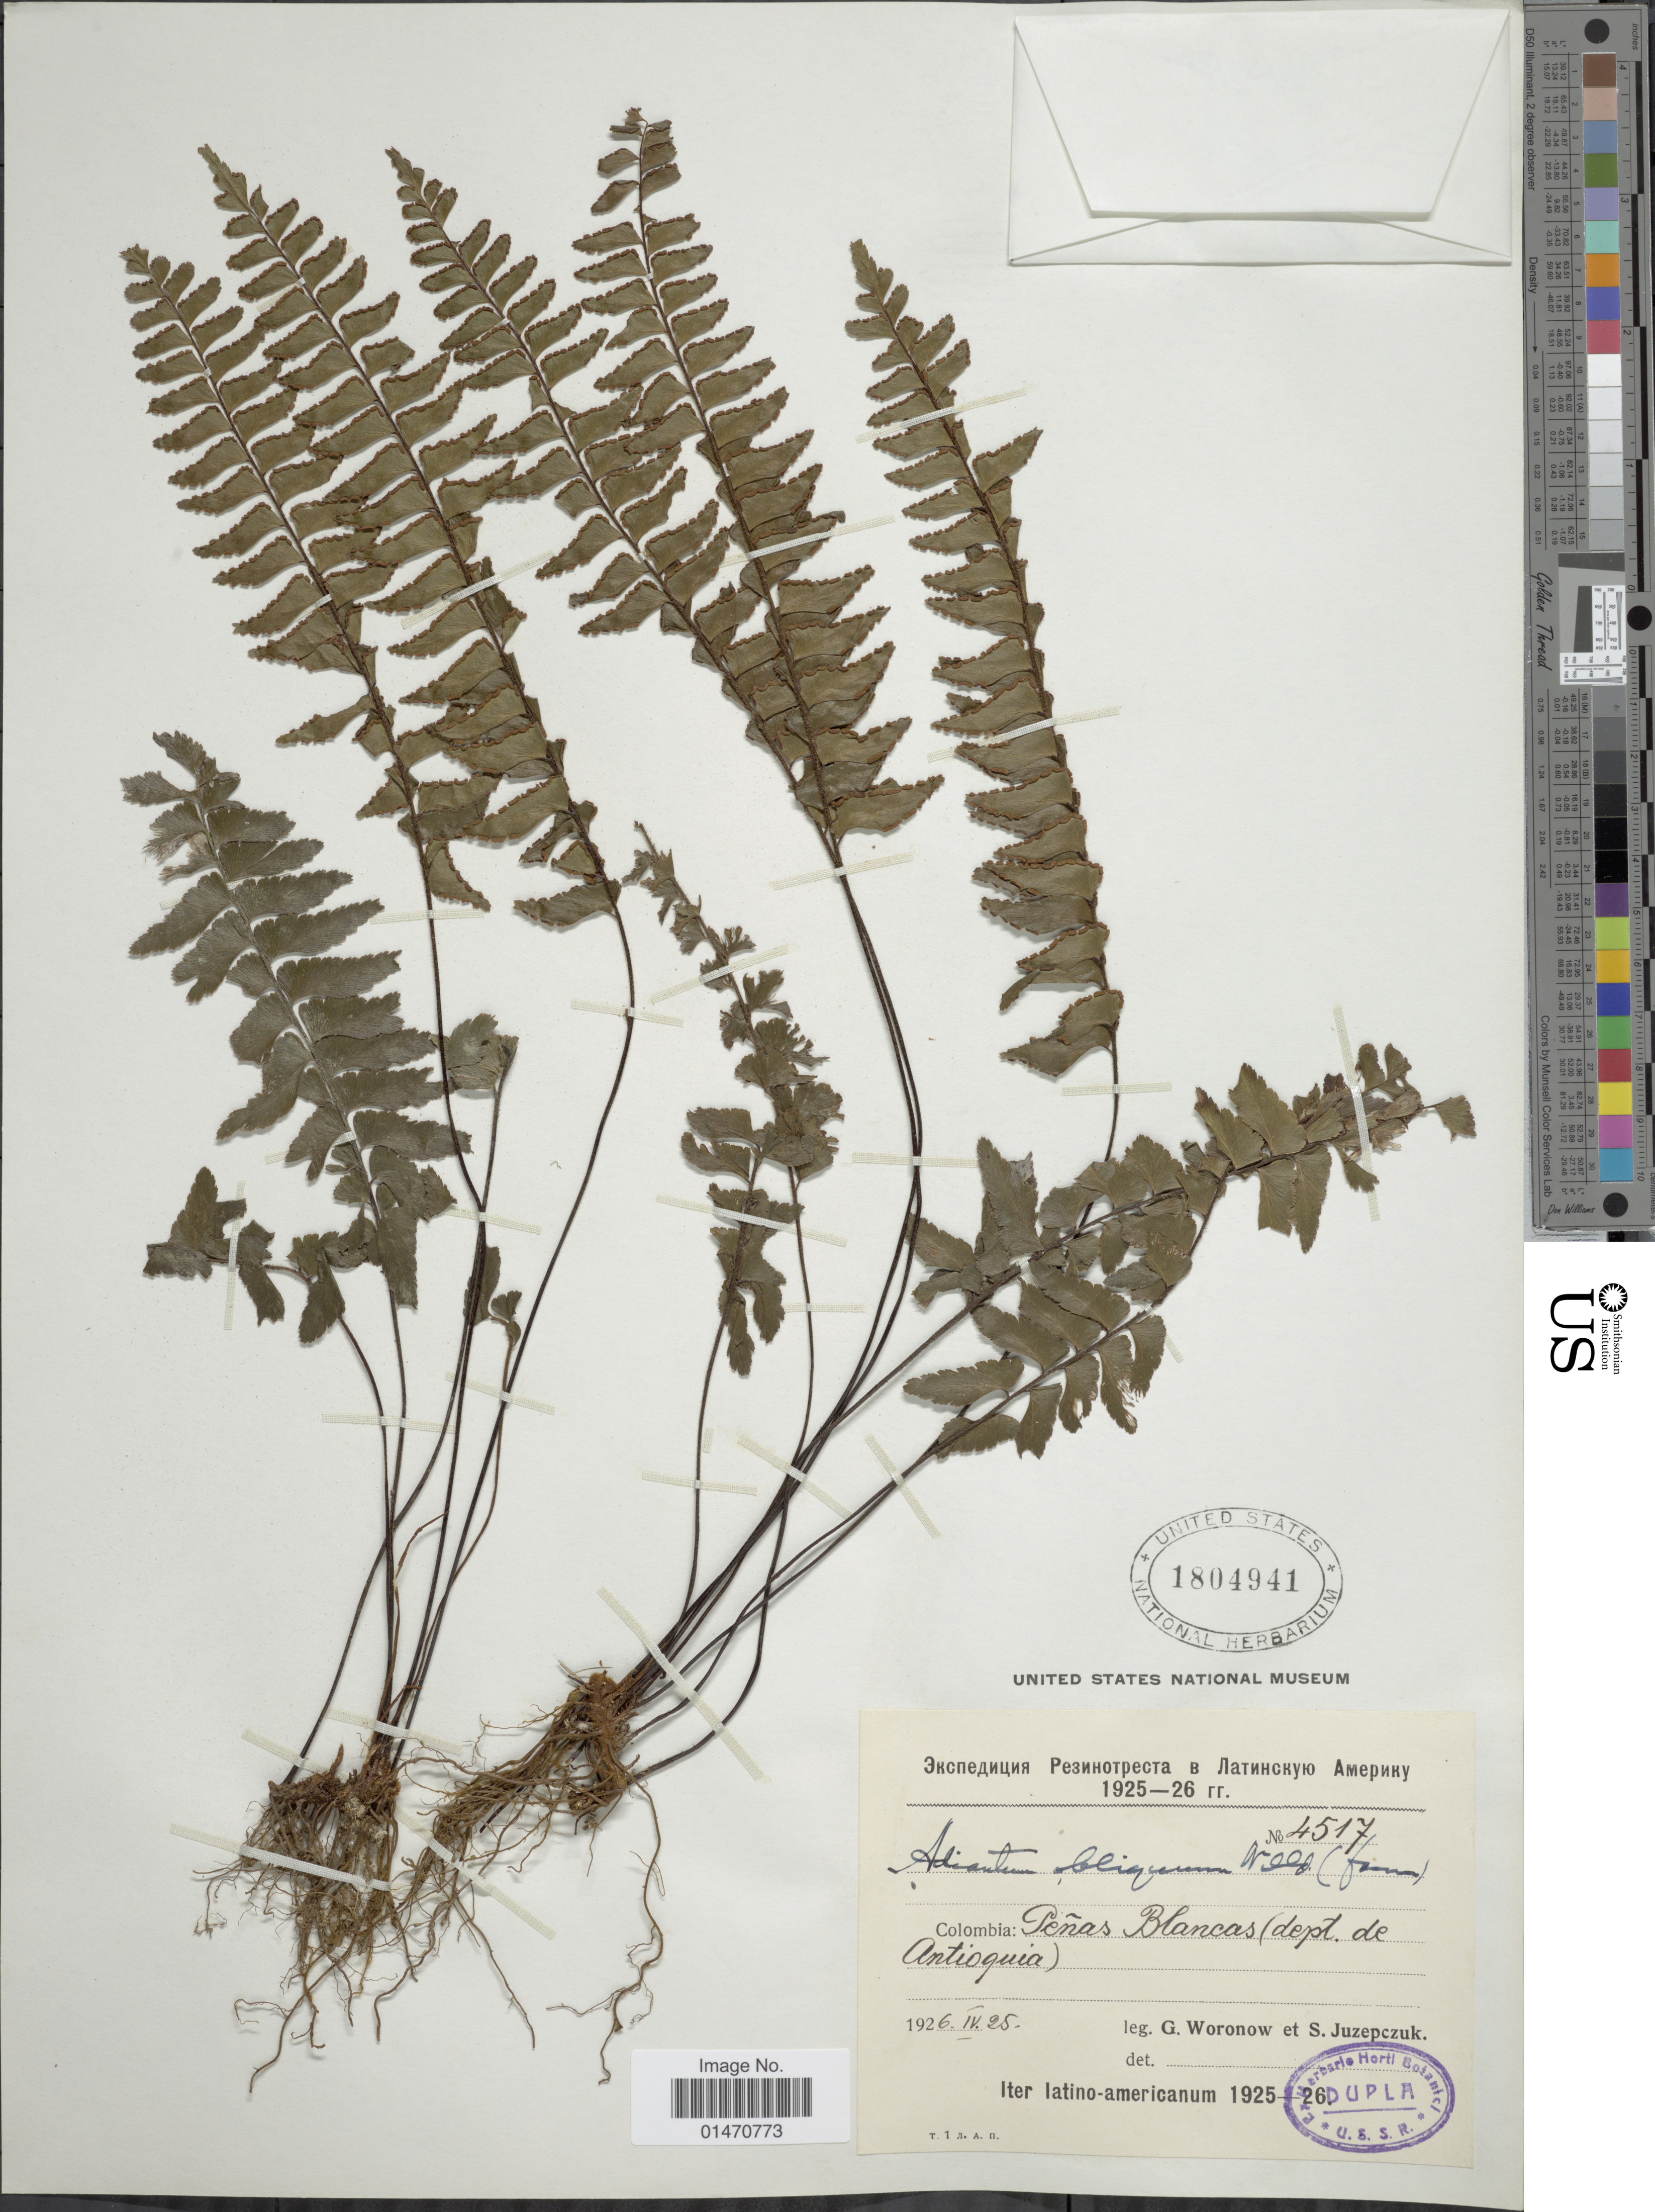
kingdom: Plantae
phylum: Tracheophyta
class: Polypodiopsida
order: Polypodiales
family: Pteridaceae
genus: Adiantum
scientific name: Adiantum obliquum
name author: Willd.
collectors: G. Woronow & S. V. Juzepczuk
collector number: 4517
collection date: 1926-04-25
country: Colombia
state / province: Antioquia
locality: Colombia: Penas Blancas(dept. de Antioquia)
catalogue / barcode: US 1804941